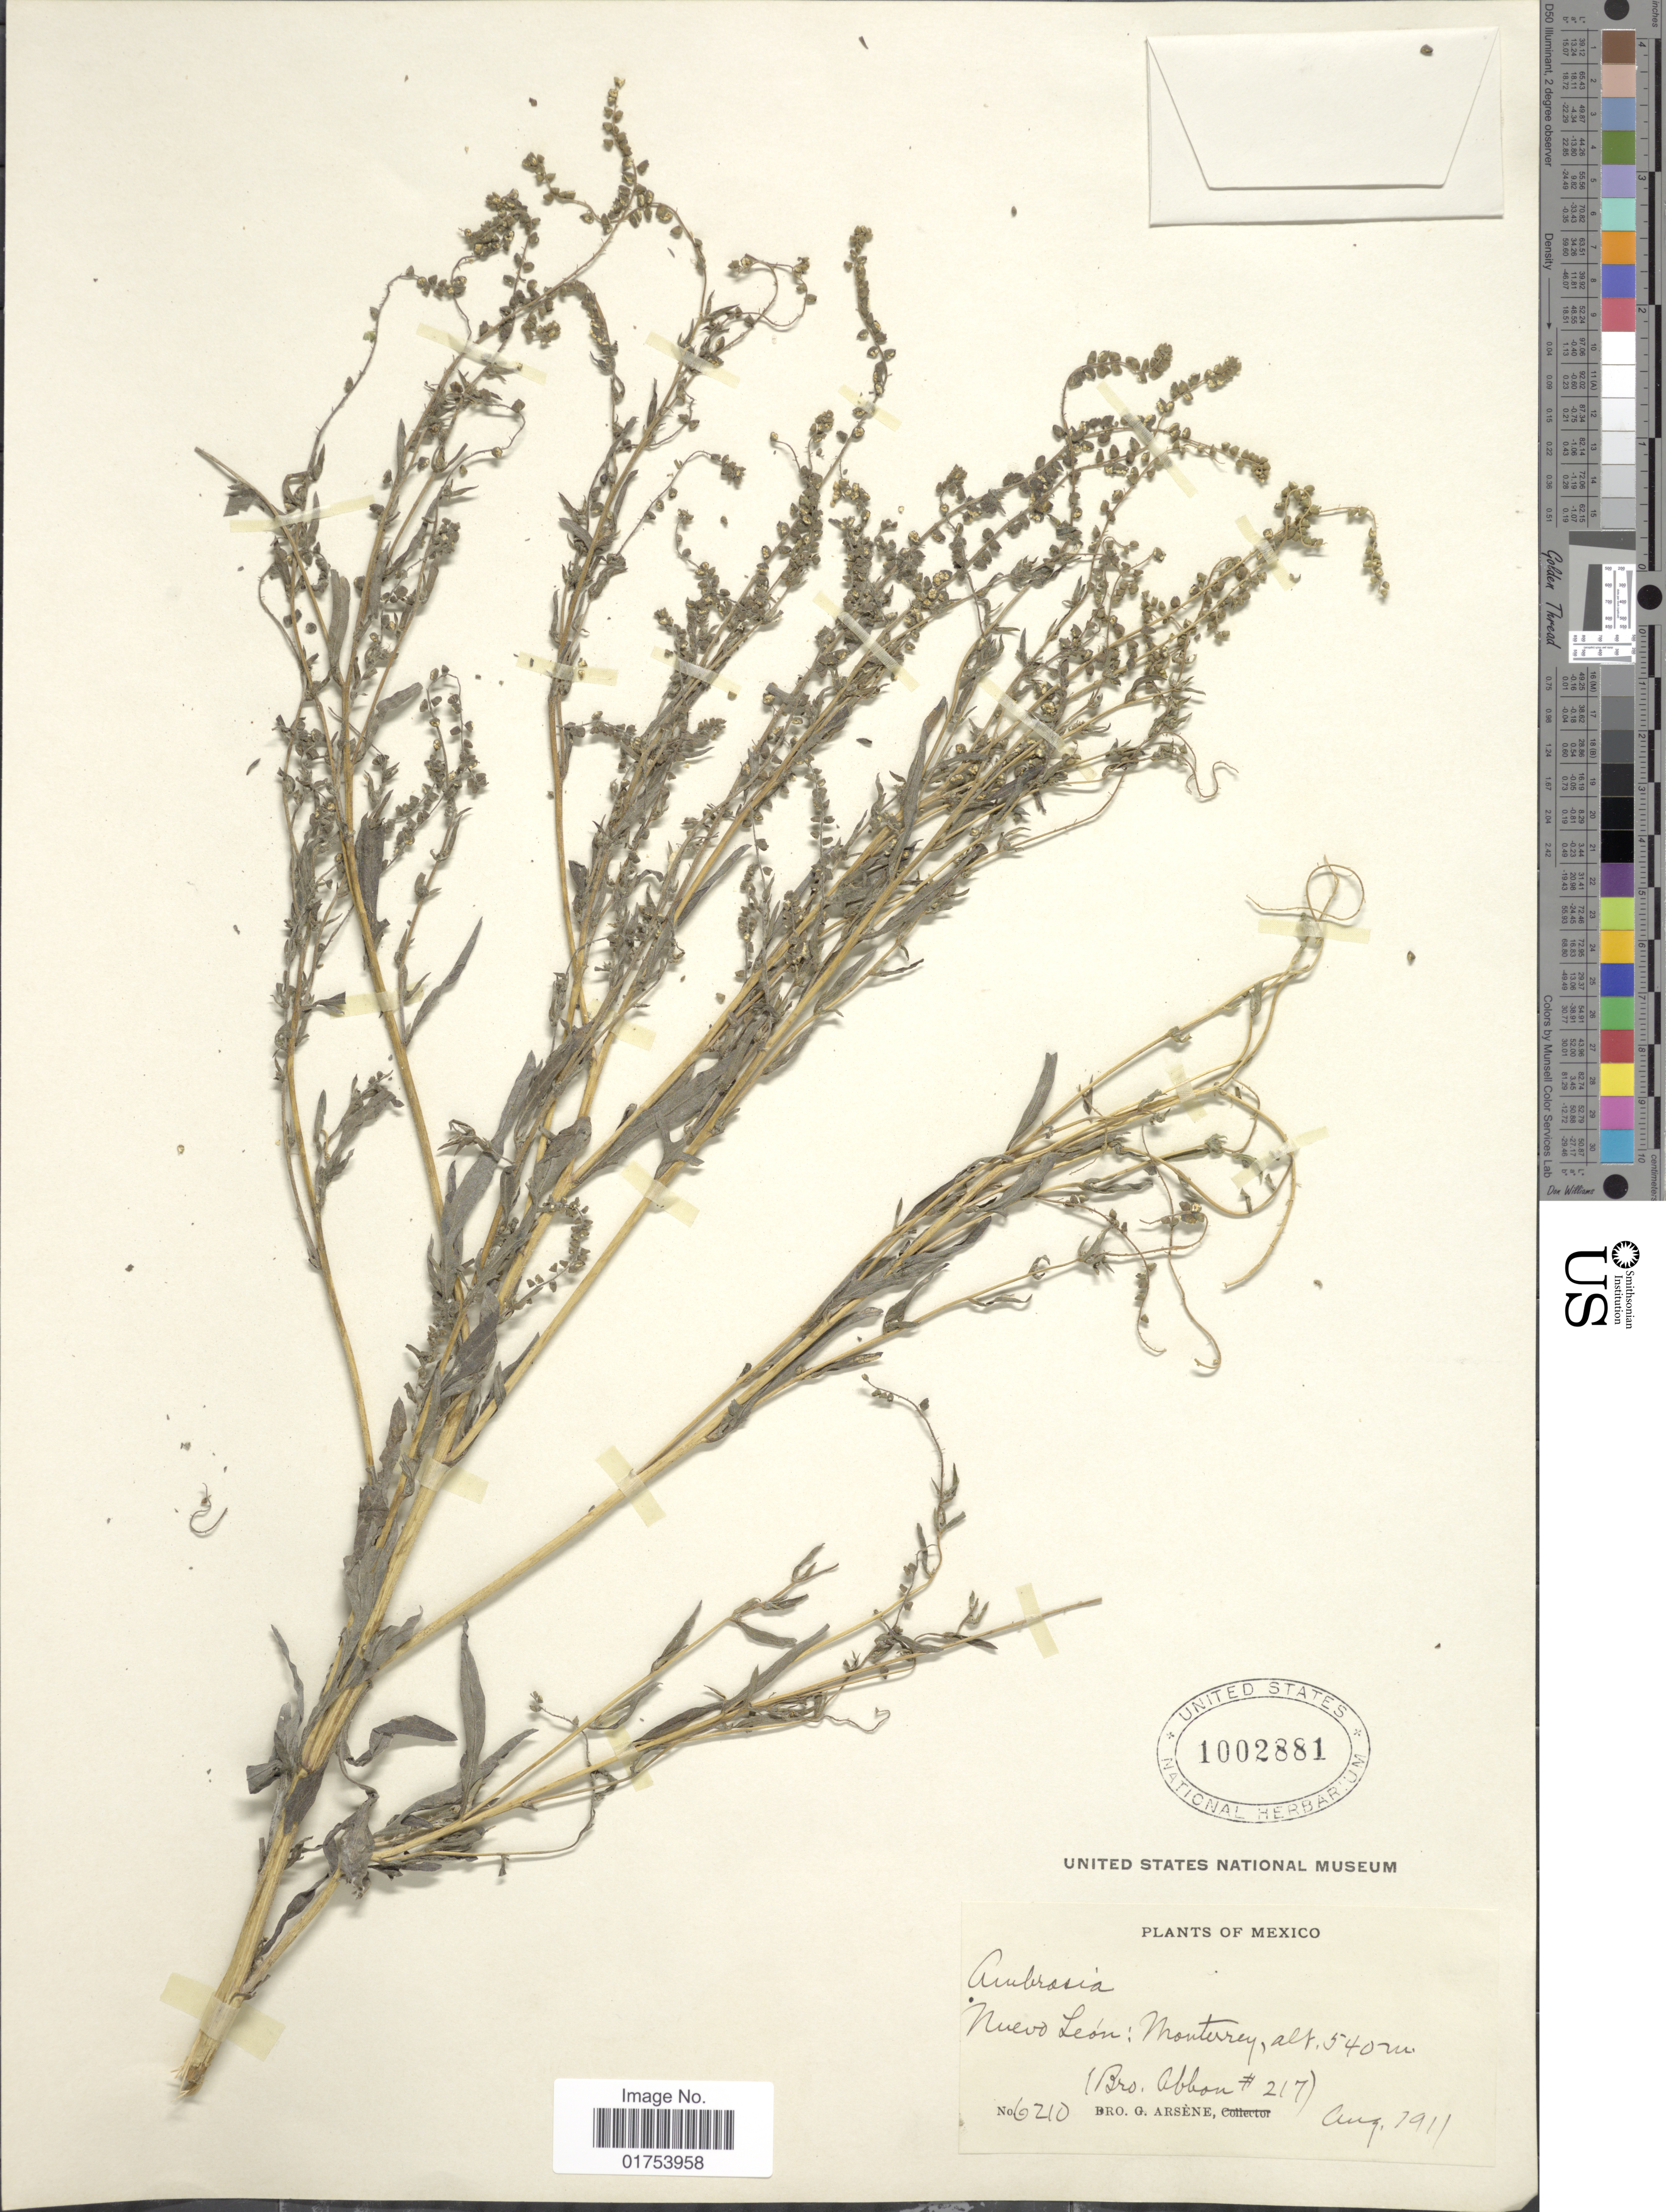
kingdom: Plantae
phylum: Tracheophyta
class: Magnoliopsida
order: Asterales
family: Asteraceae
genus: Ambrosia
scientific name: Ambrosia sp.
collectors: Bro. Abbon & Bro. G. Arsène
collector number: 6210/217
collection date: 1911-08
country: Mexico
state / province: Nuevo León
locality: Monterrey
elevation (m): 540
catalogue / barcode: US 1002881